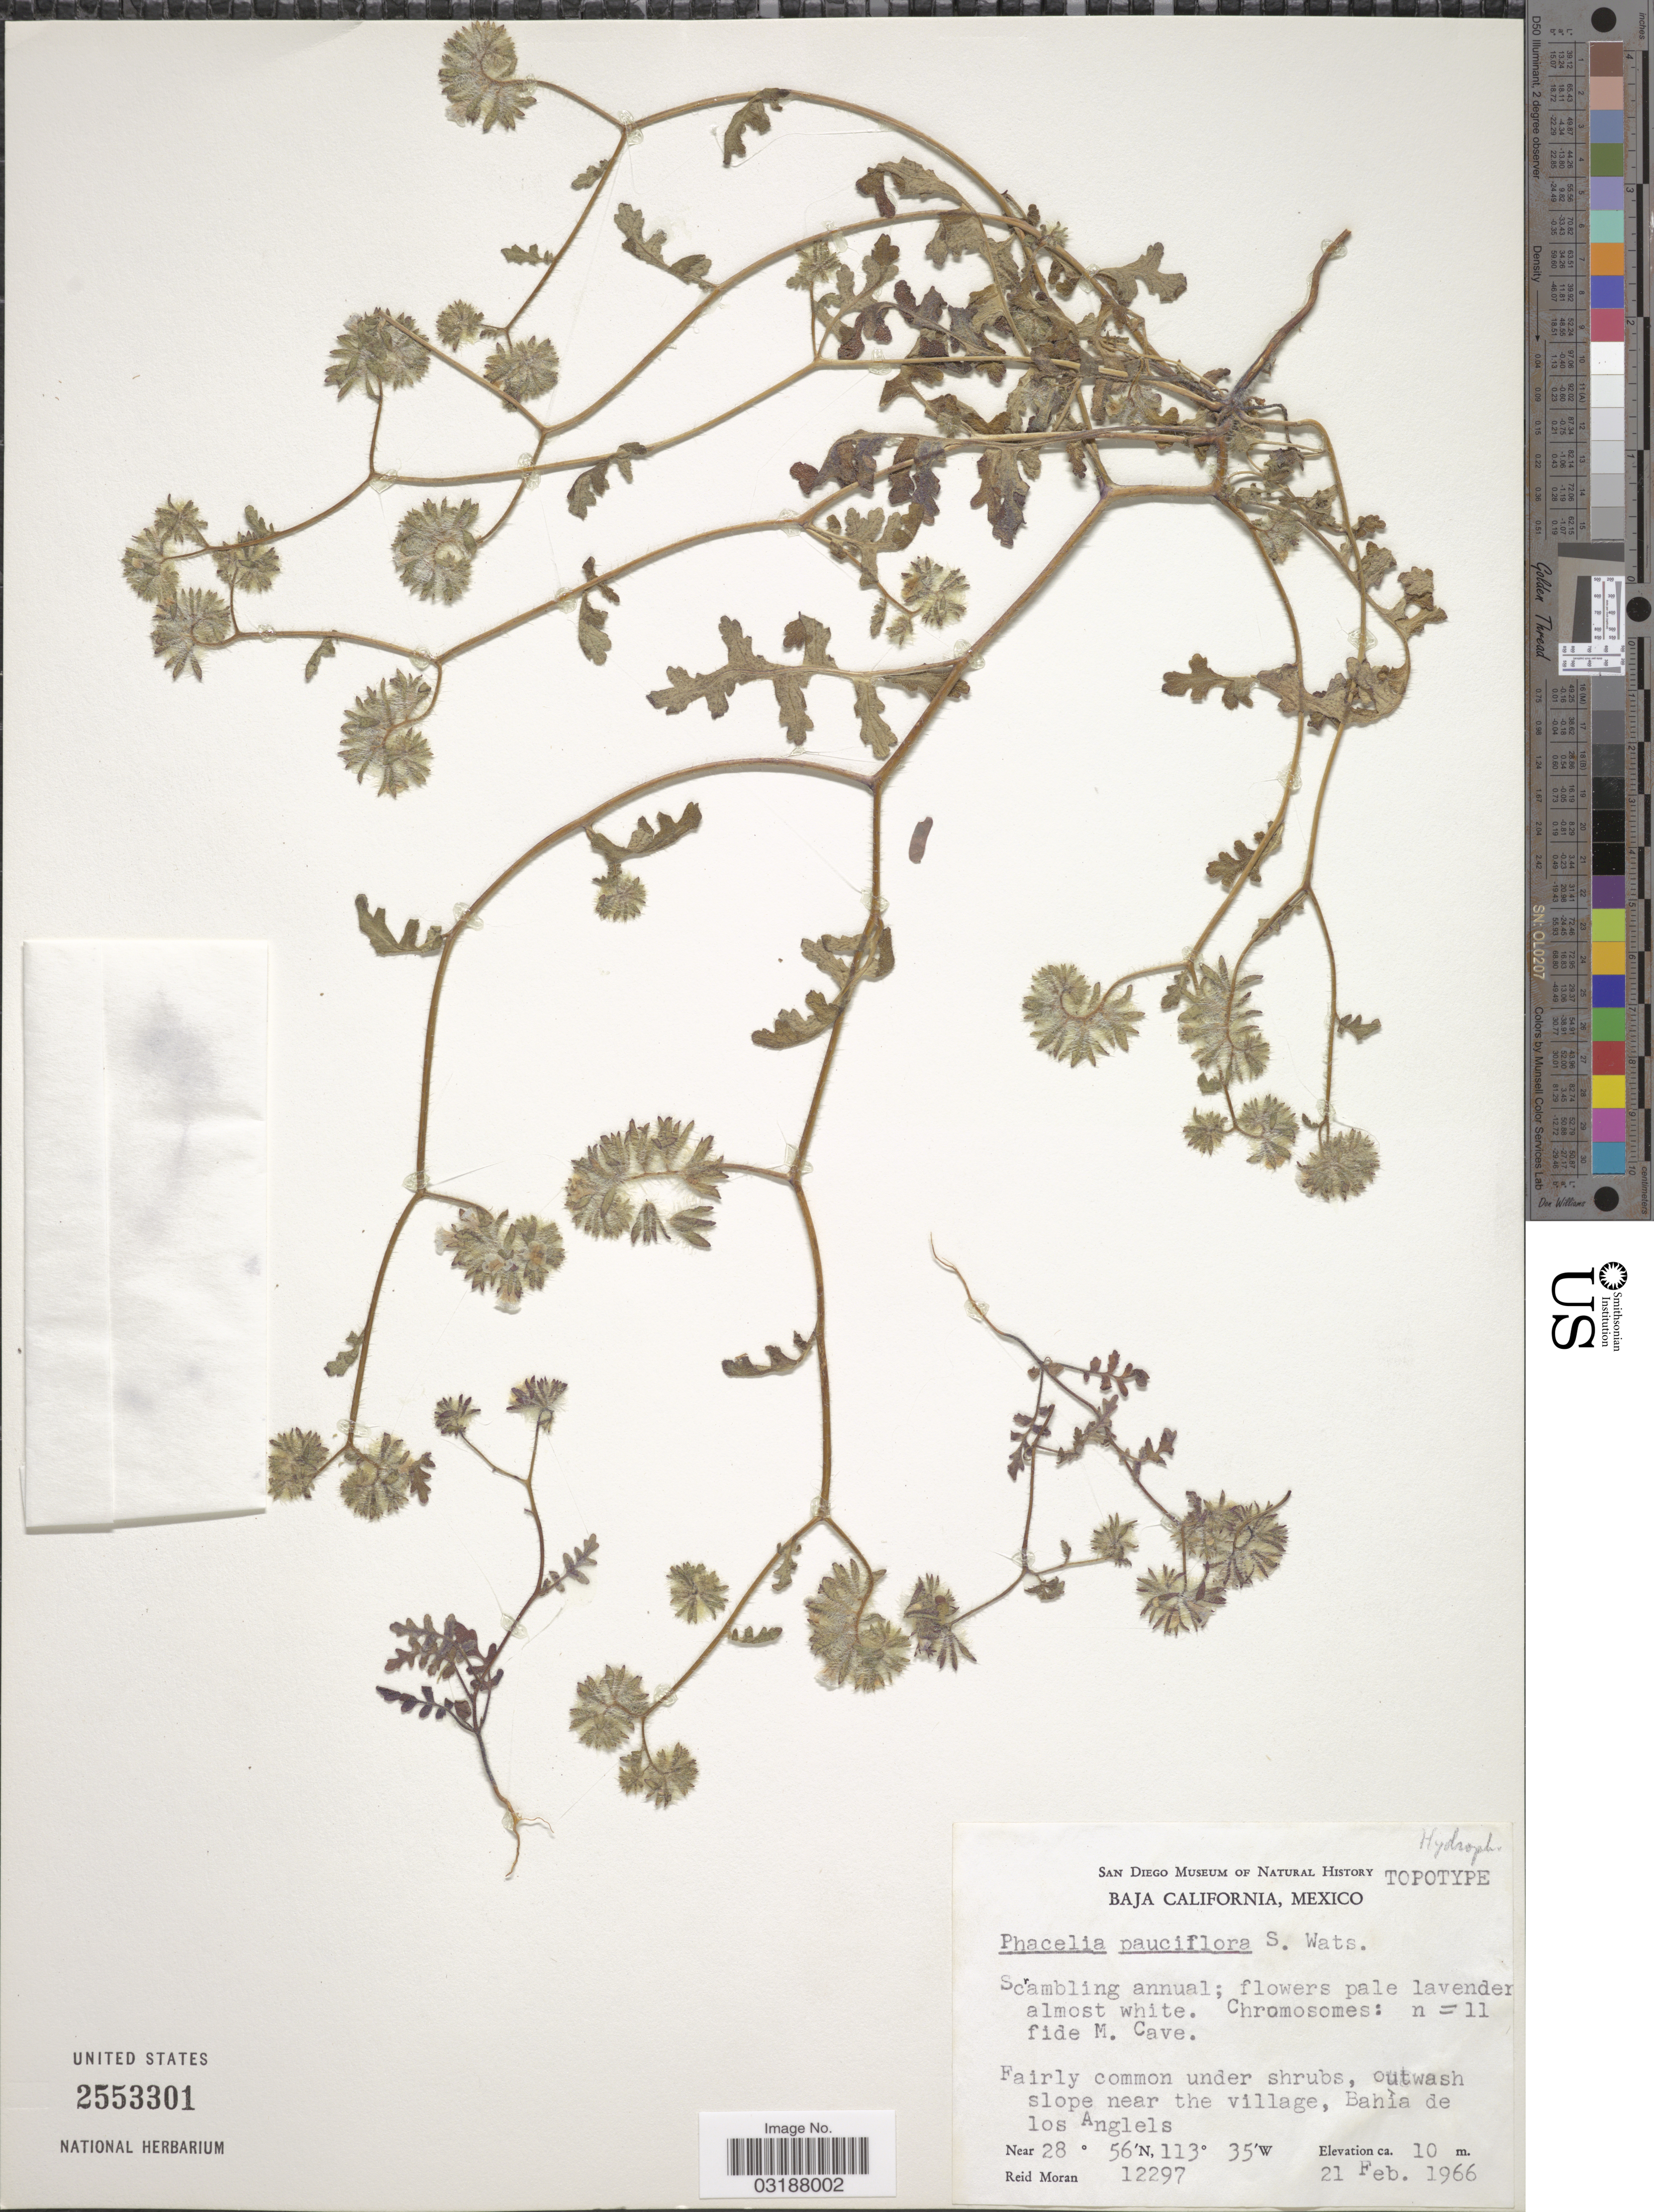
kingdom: Plantae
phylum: Tracheophyta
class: Magnoliopsida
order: Boraginales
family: Hydrophyllaceae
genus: Phacelia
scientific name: Phacelia pauciflora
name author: S. Watson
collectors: R. Moran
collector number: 12297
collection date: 1966-02-21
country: Mexico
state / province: Baja California Norte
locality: Fairly common under shrubs, outwash slope near the village, Bahia de los Anglels.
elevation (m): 10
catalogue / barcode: US 2553301